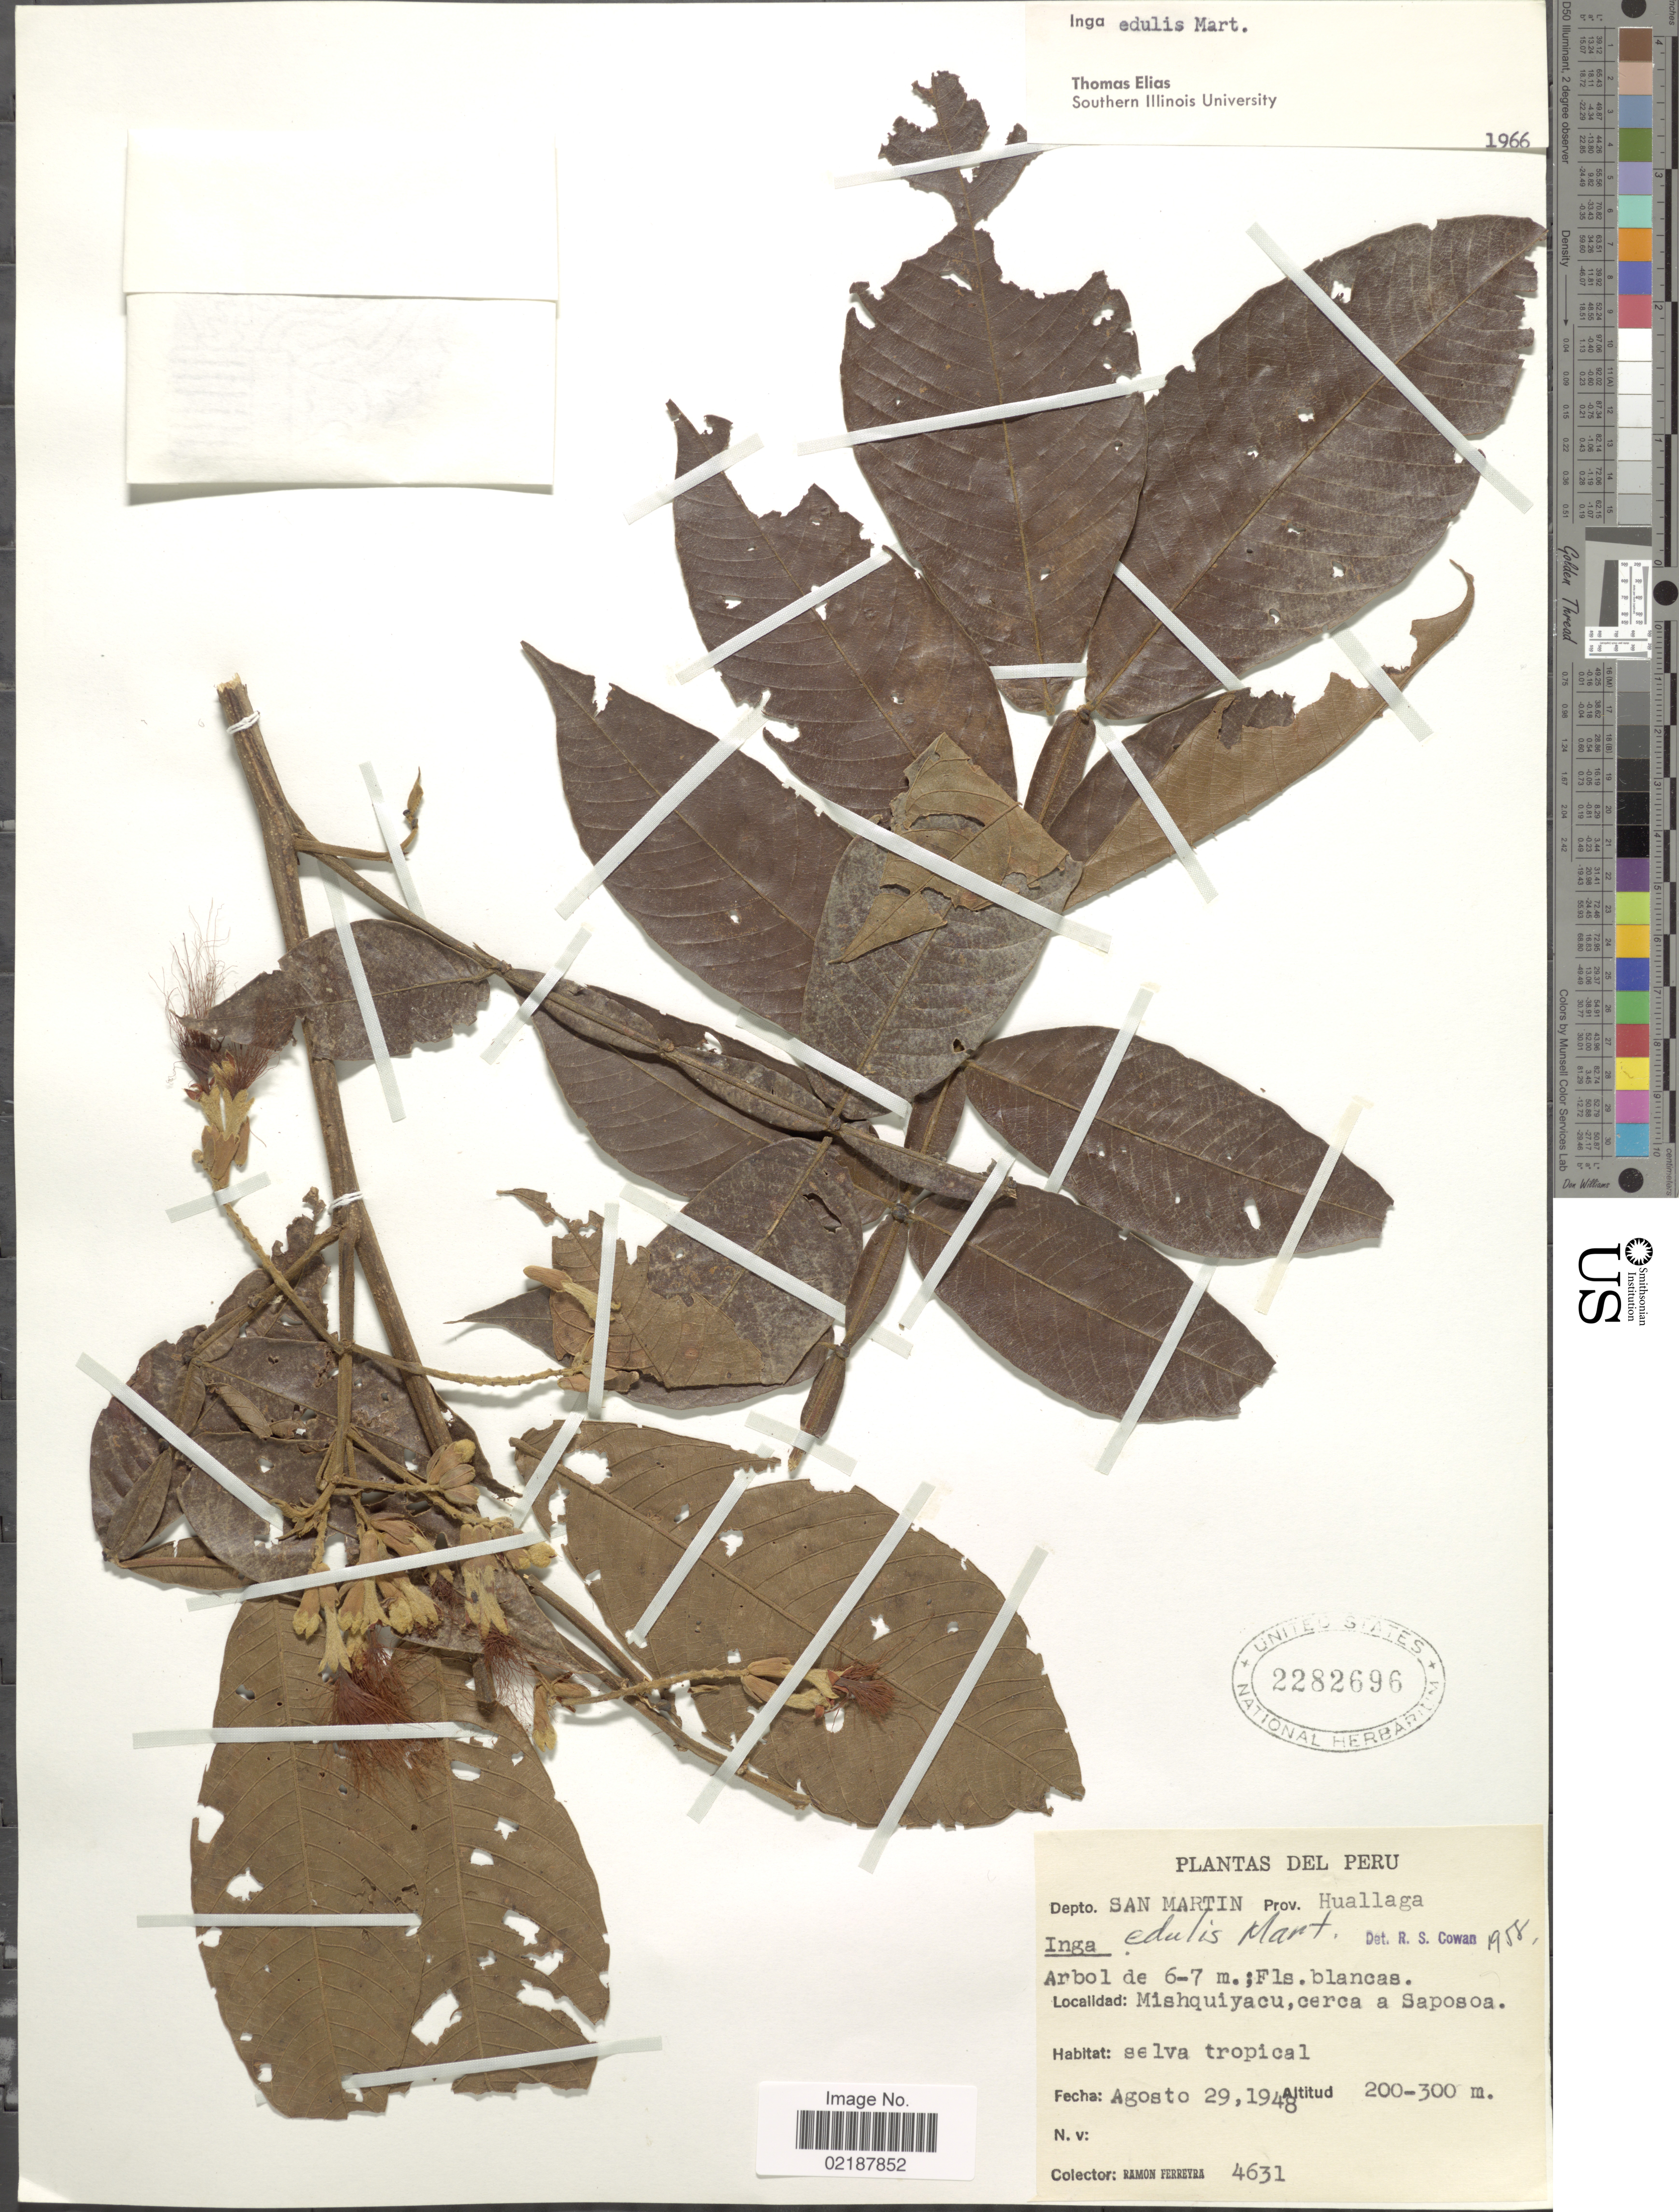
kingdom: Plantae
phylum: Tracheophyta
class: Magnoliopsida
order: Fabales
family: Fabaceae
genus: Inga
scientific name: Inga edulis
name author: Mart.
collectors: R. A. Ferreyra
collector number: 4631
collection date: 1948-08-29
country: Peru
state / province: San Martín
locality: Depto. San Martin, Prov. Huallaga, Mishquiyacu, cerca a Saposao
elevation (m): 200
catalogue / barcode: US 2282696